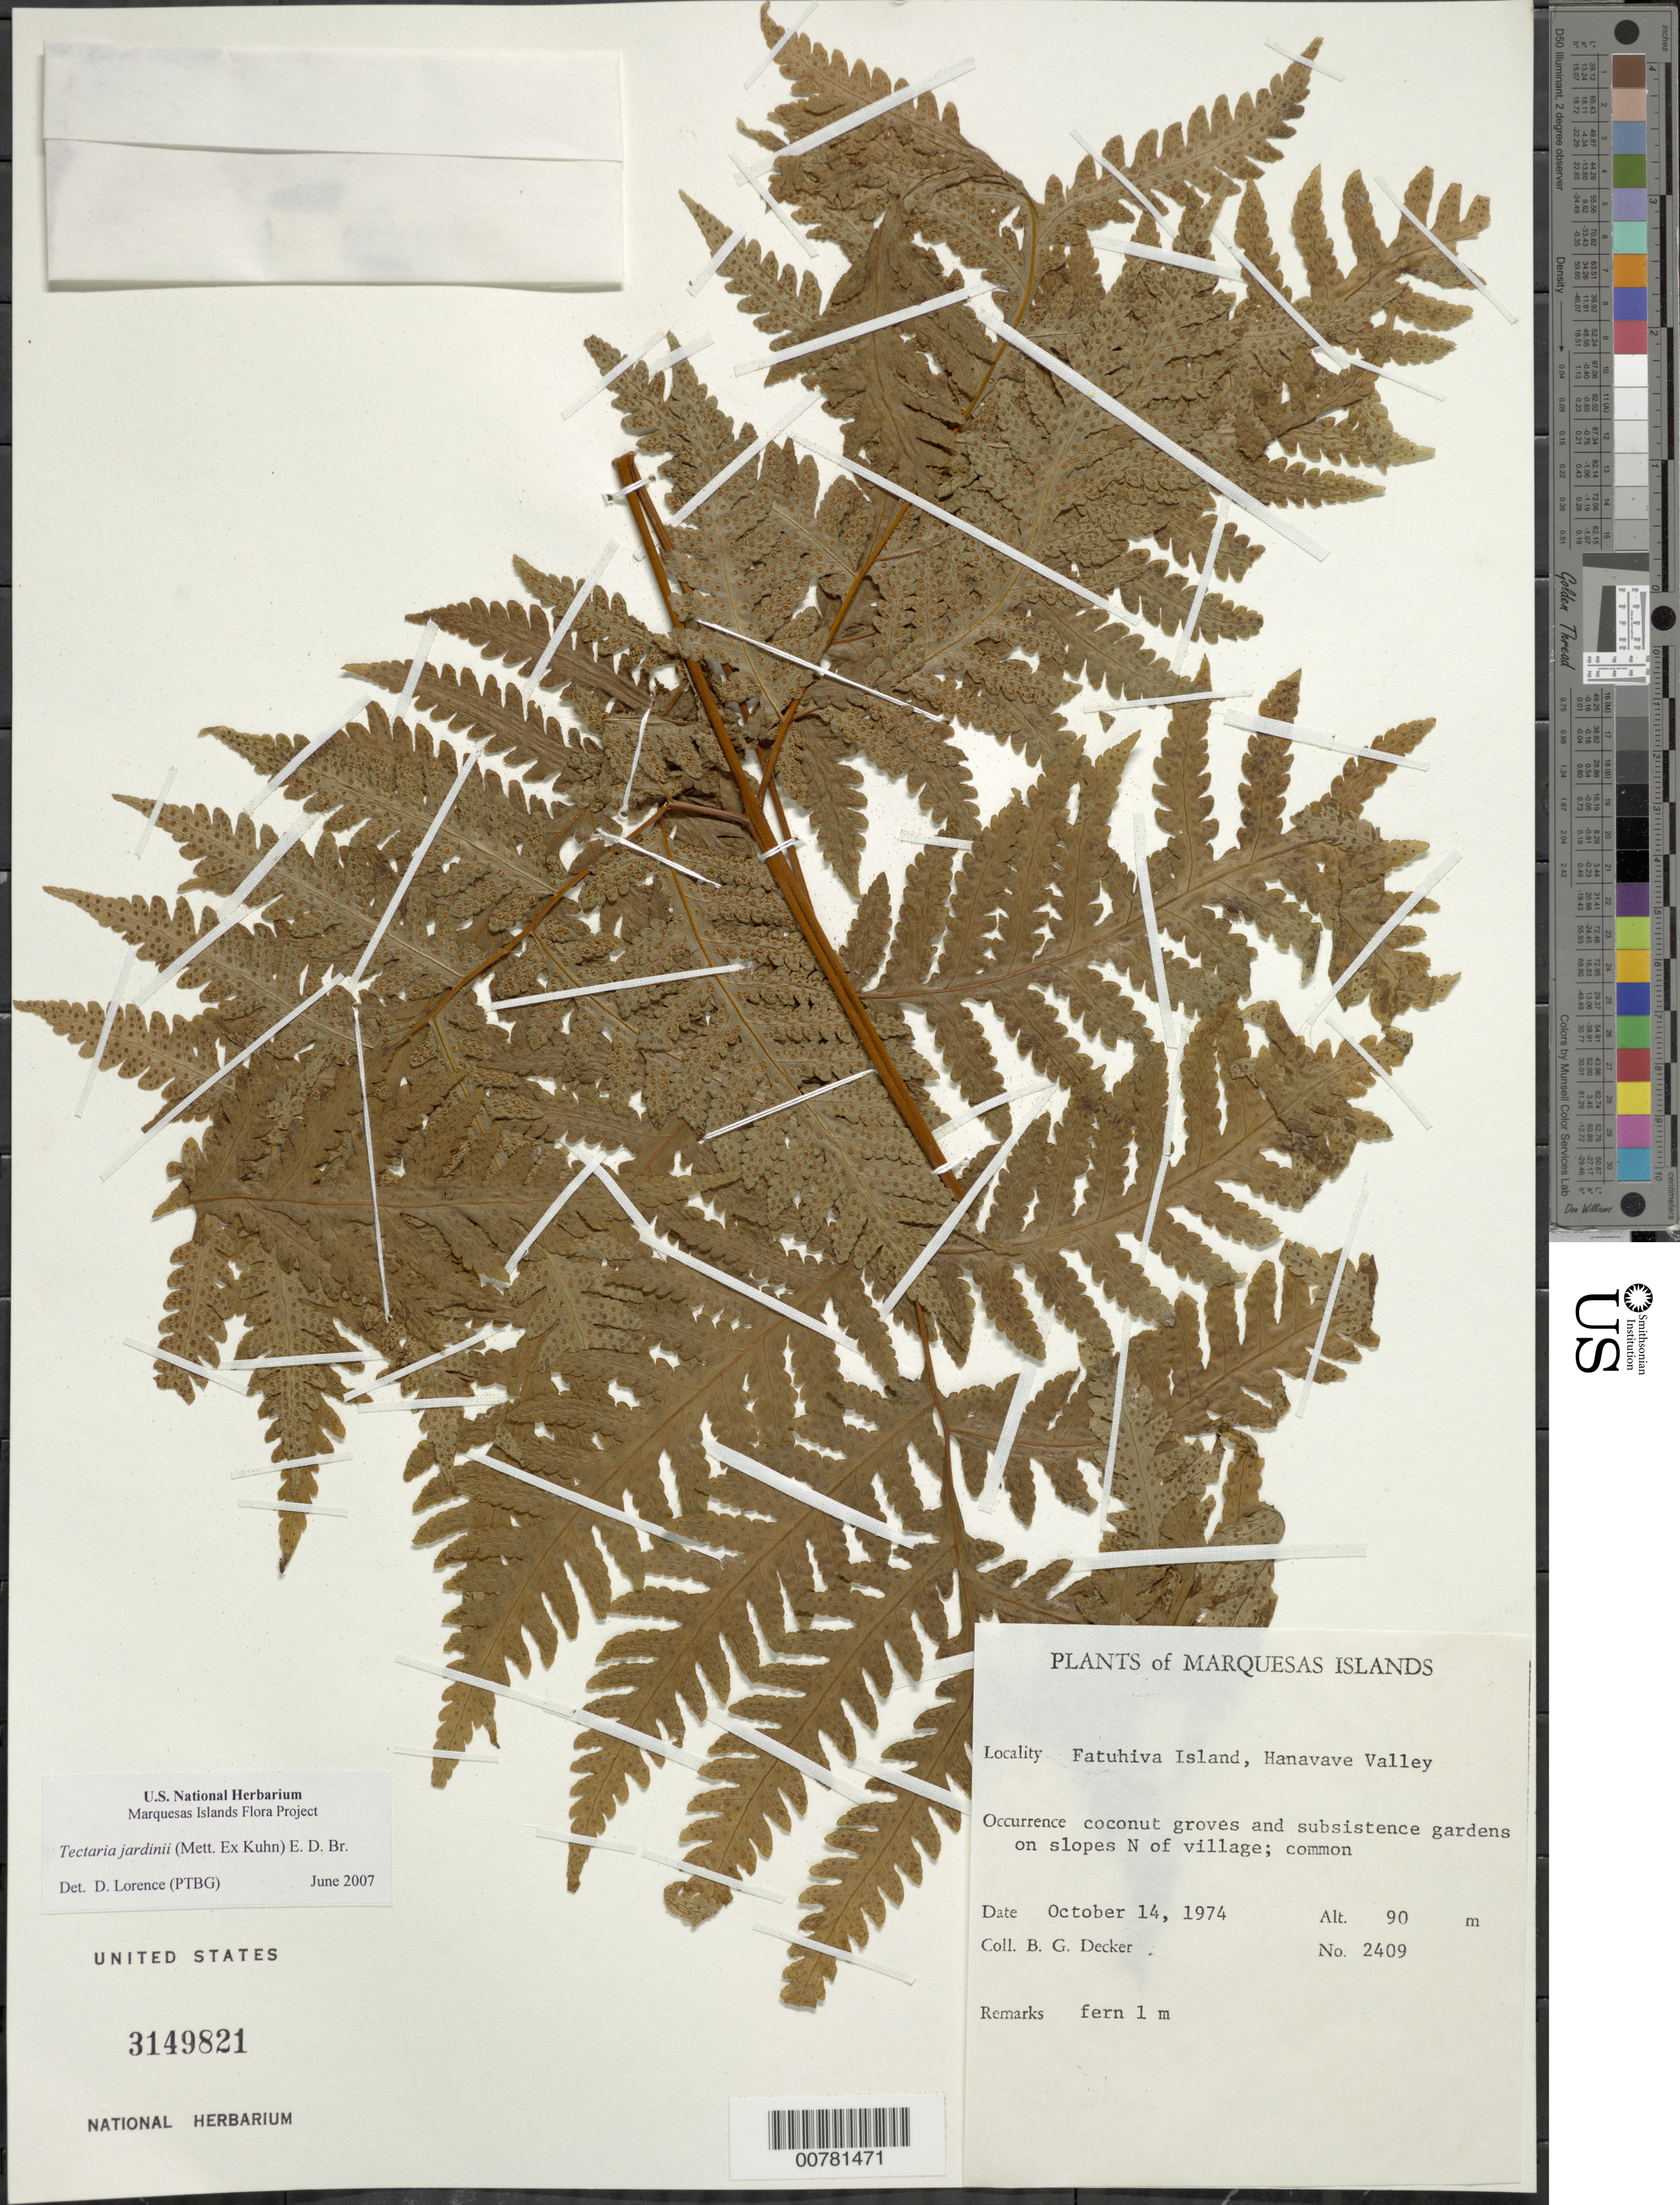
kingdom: Plantae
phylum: Tracheophyta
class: Polypodiopsida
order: Polypodiales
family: Tectariaceae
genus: Tectaria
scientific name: Tectaria jardinii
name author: (Mett. ex Kuhn) E.D. Br.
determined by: Lorence, David H., (PTBG), National Tropical Botanical Garden (UNITED STATES)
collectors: B. G. Decker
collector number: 2409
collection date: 1974-10-14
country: French Polynesia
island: Fatu Hiva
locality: Hanavave Valley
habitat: Coconut grovesand subsistence gardens on slopes N of village; common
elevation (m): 90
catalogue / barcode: US 3149821